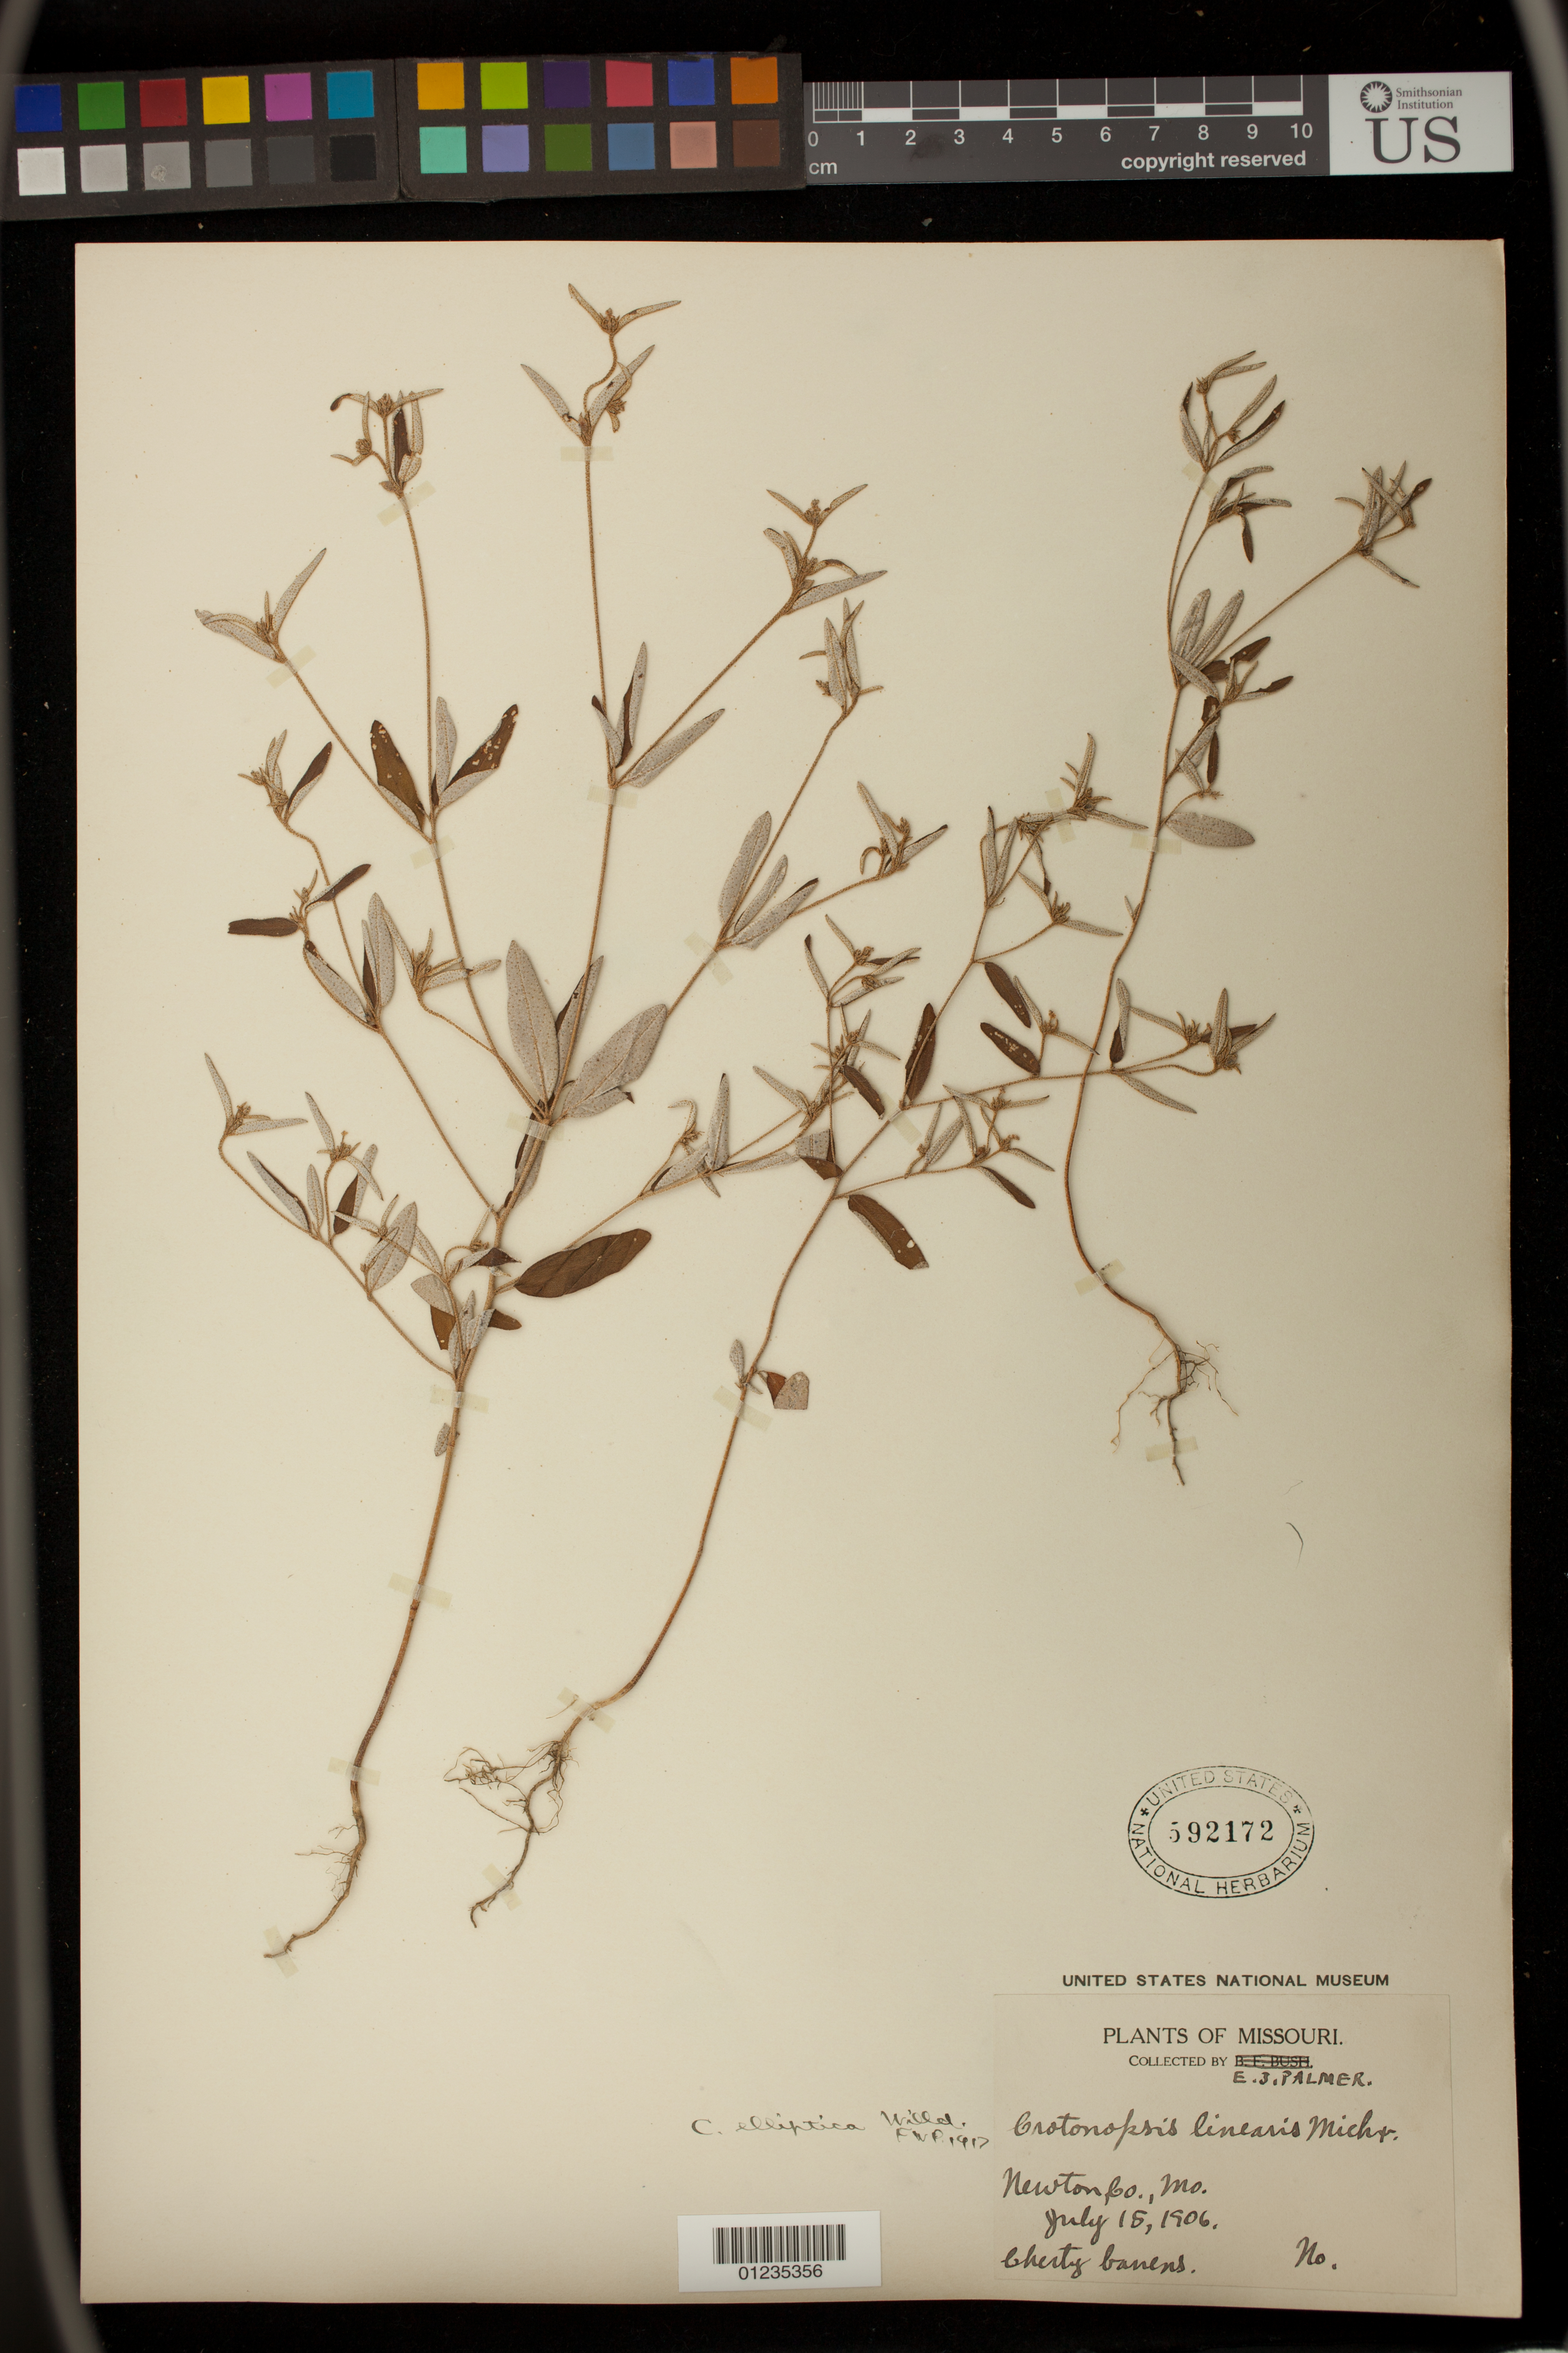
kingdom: Plantae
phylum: Tracheophyta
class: Magnoliopsida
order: Malpighiales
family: Euphorbiaceae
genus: Crotonopsis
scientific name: Crotonopsis elliptica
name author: Willd.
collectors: E. Palmer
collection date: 1906-07-15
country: United States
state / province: Missouri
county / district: Newton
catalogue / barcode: US 592172